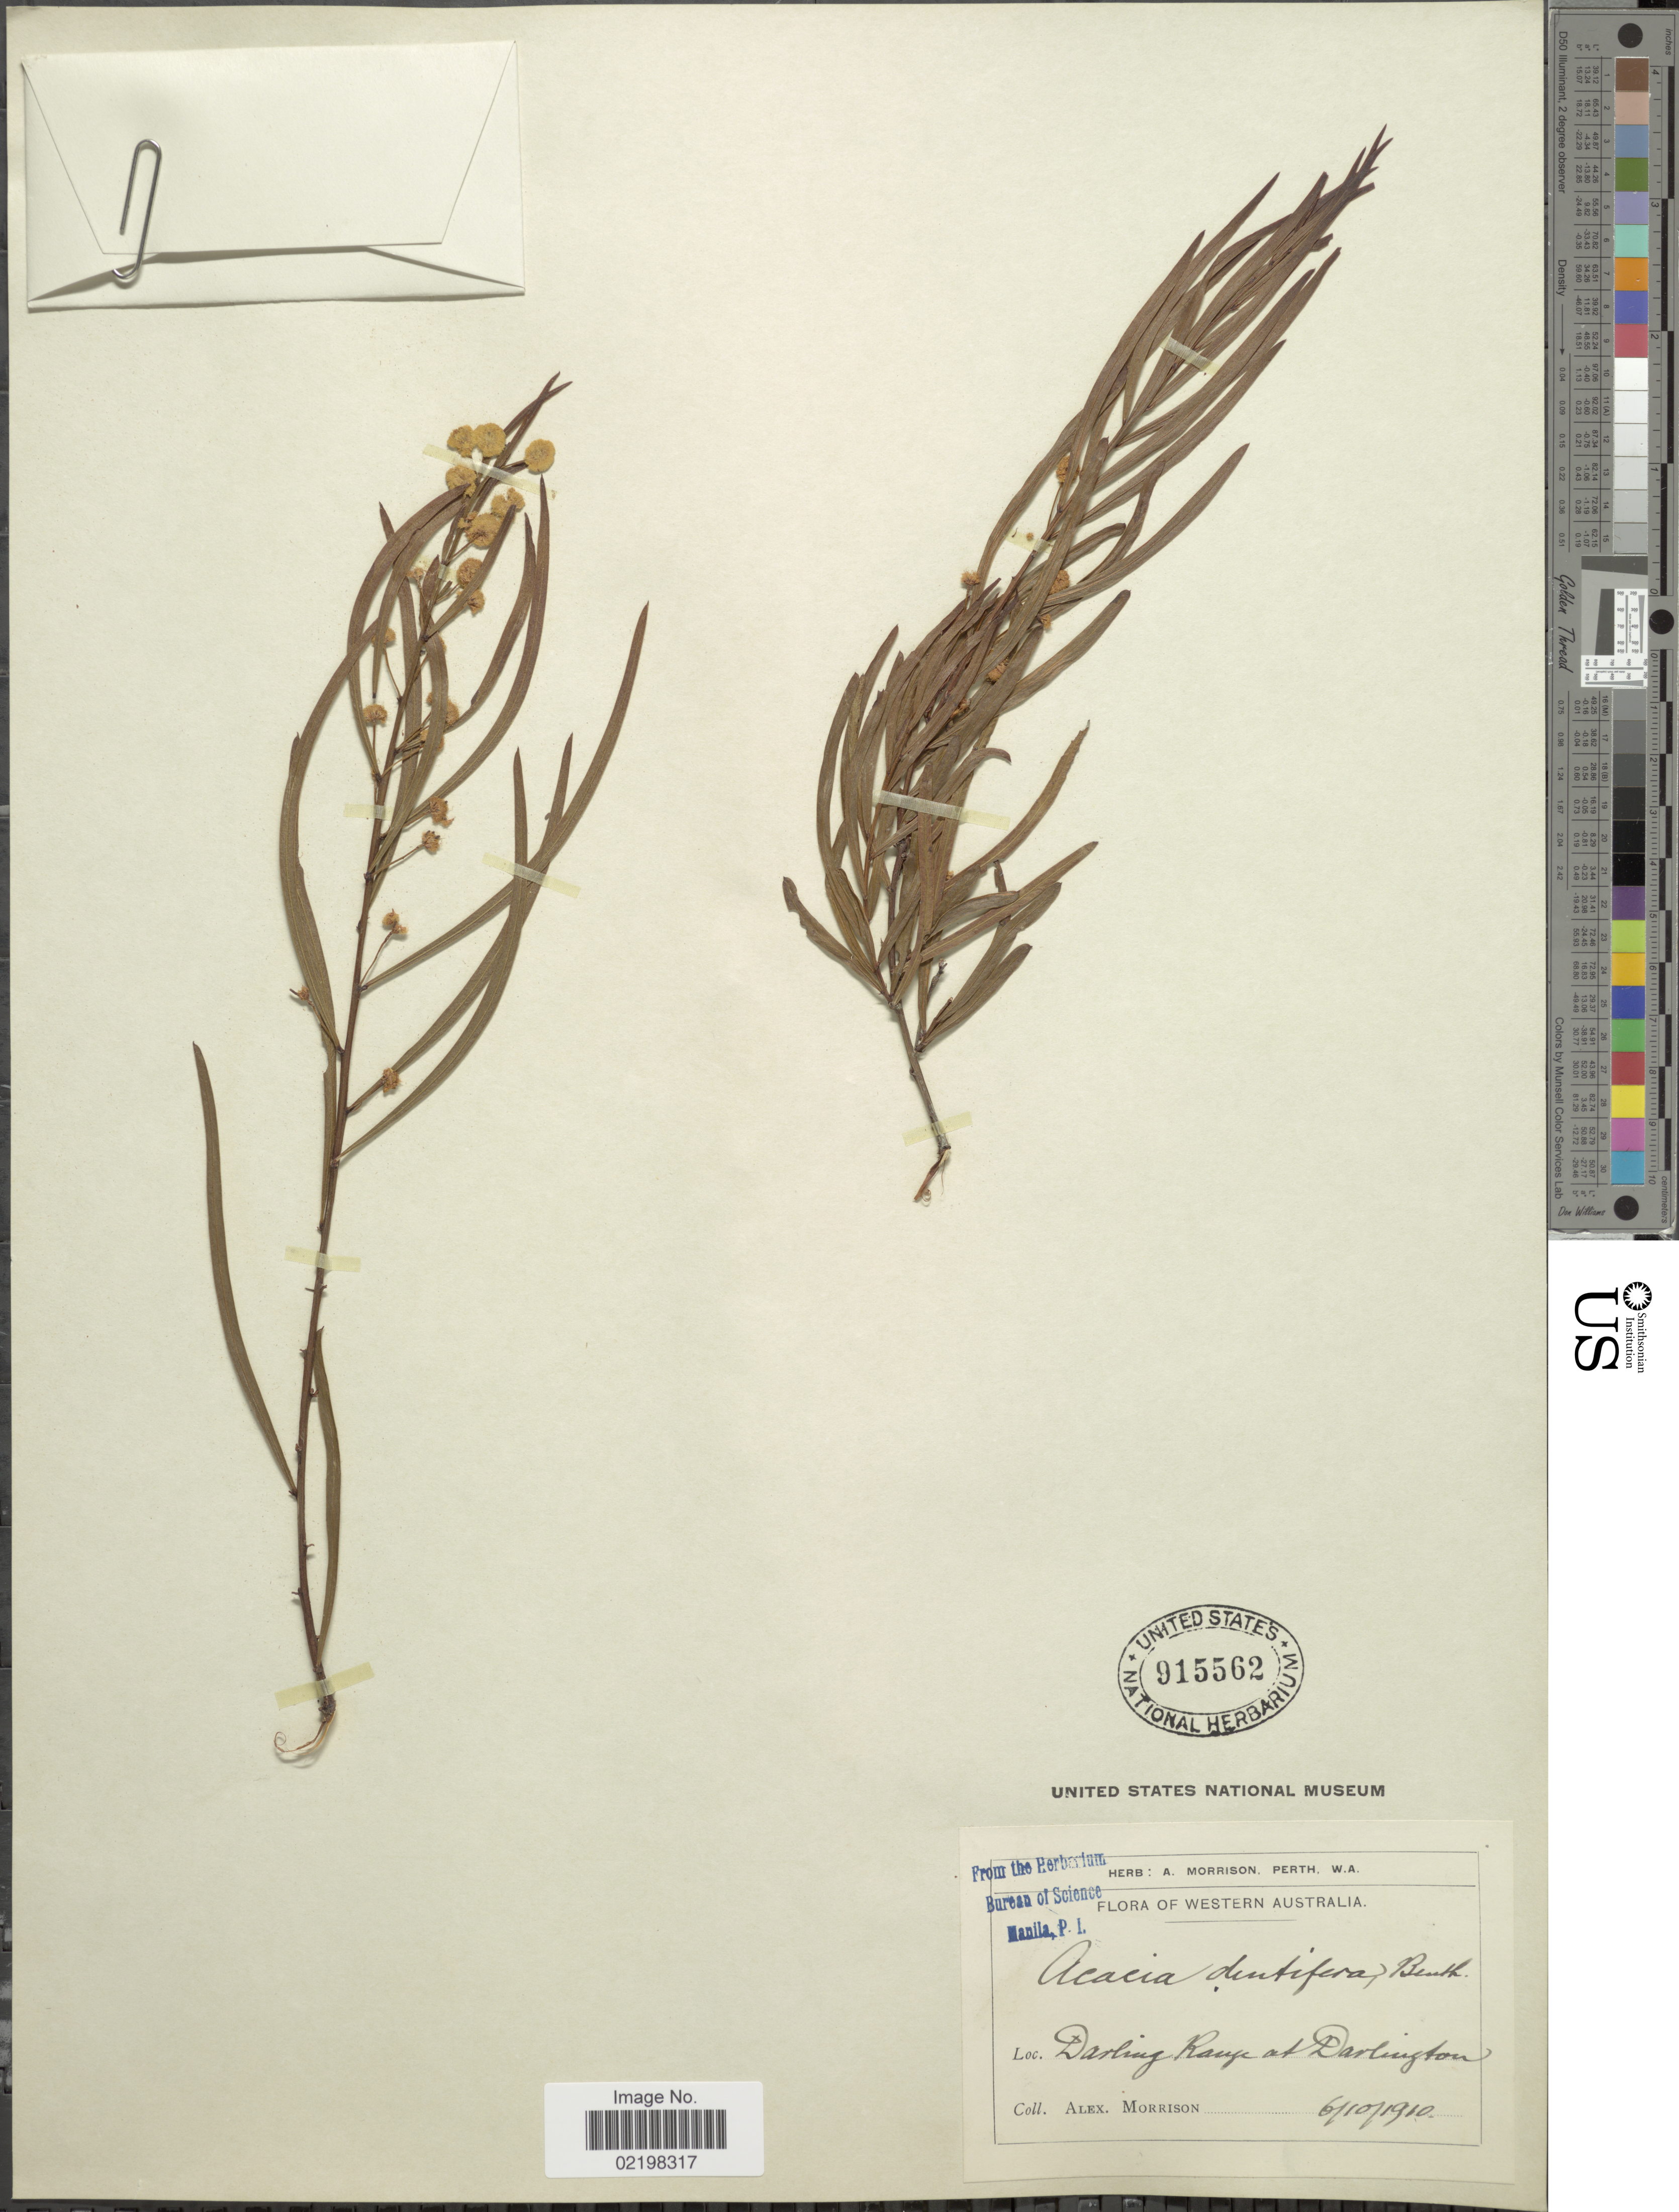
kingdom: Plantae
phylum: Tracheophyta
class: Magnoliopsida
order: Fabales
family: Fabaceae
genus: Acacia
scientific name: Acacia dentifera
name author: Benth.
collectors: A. Morrison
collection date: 1910-10-06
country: Australia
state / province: Western Australia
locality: Darling Range at Darlington.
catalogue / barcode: US 915562